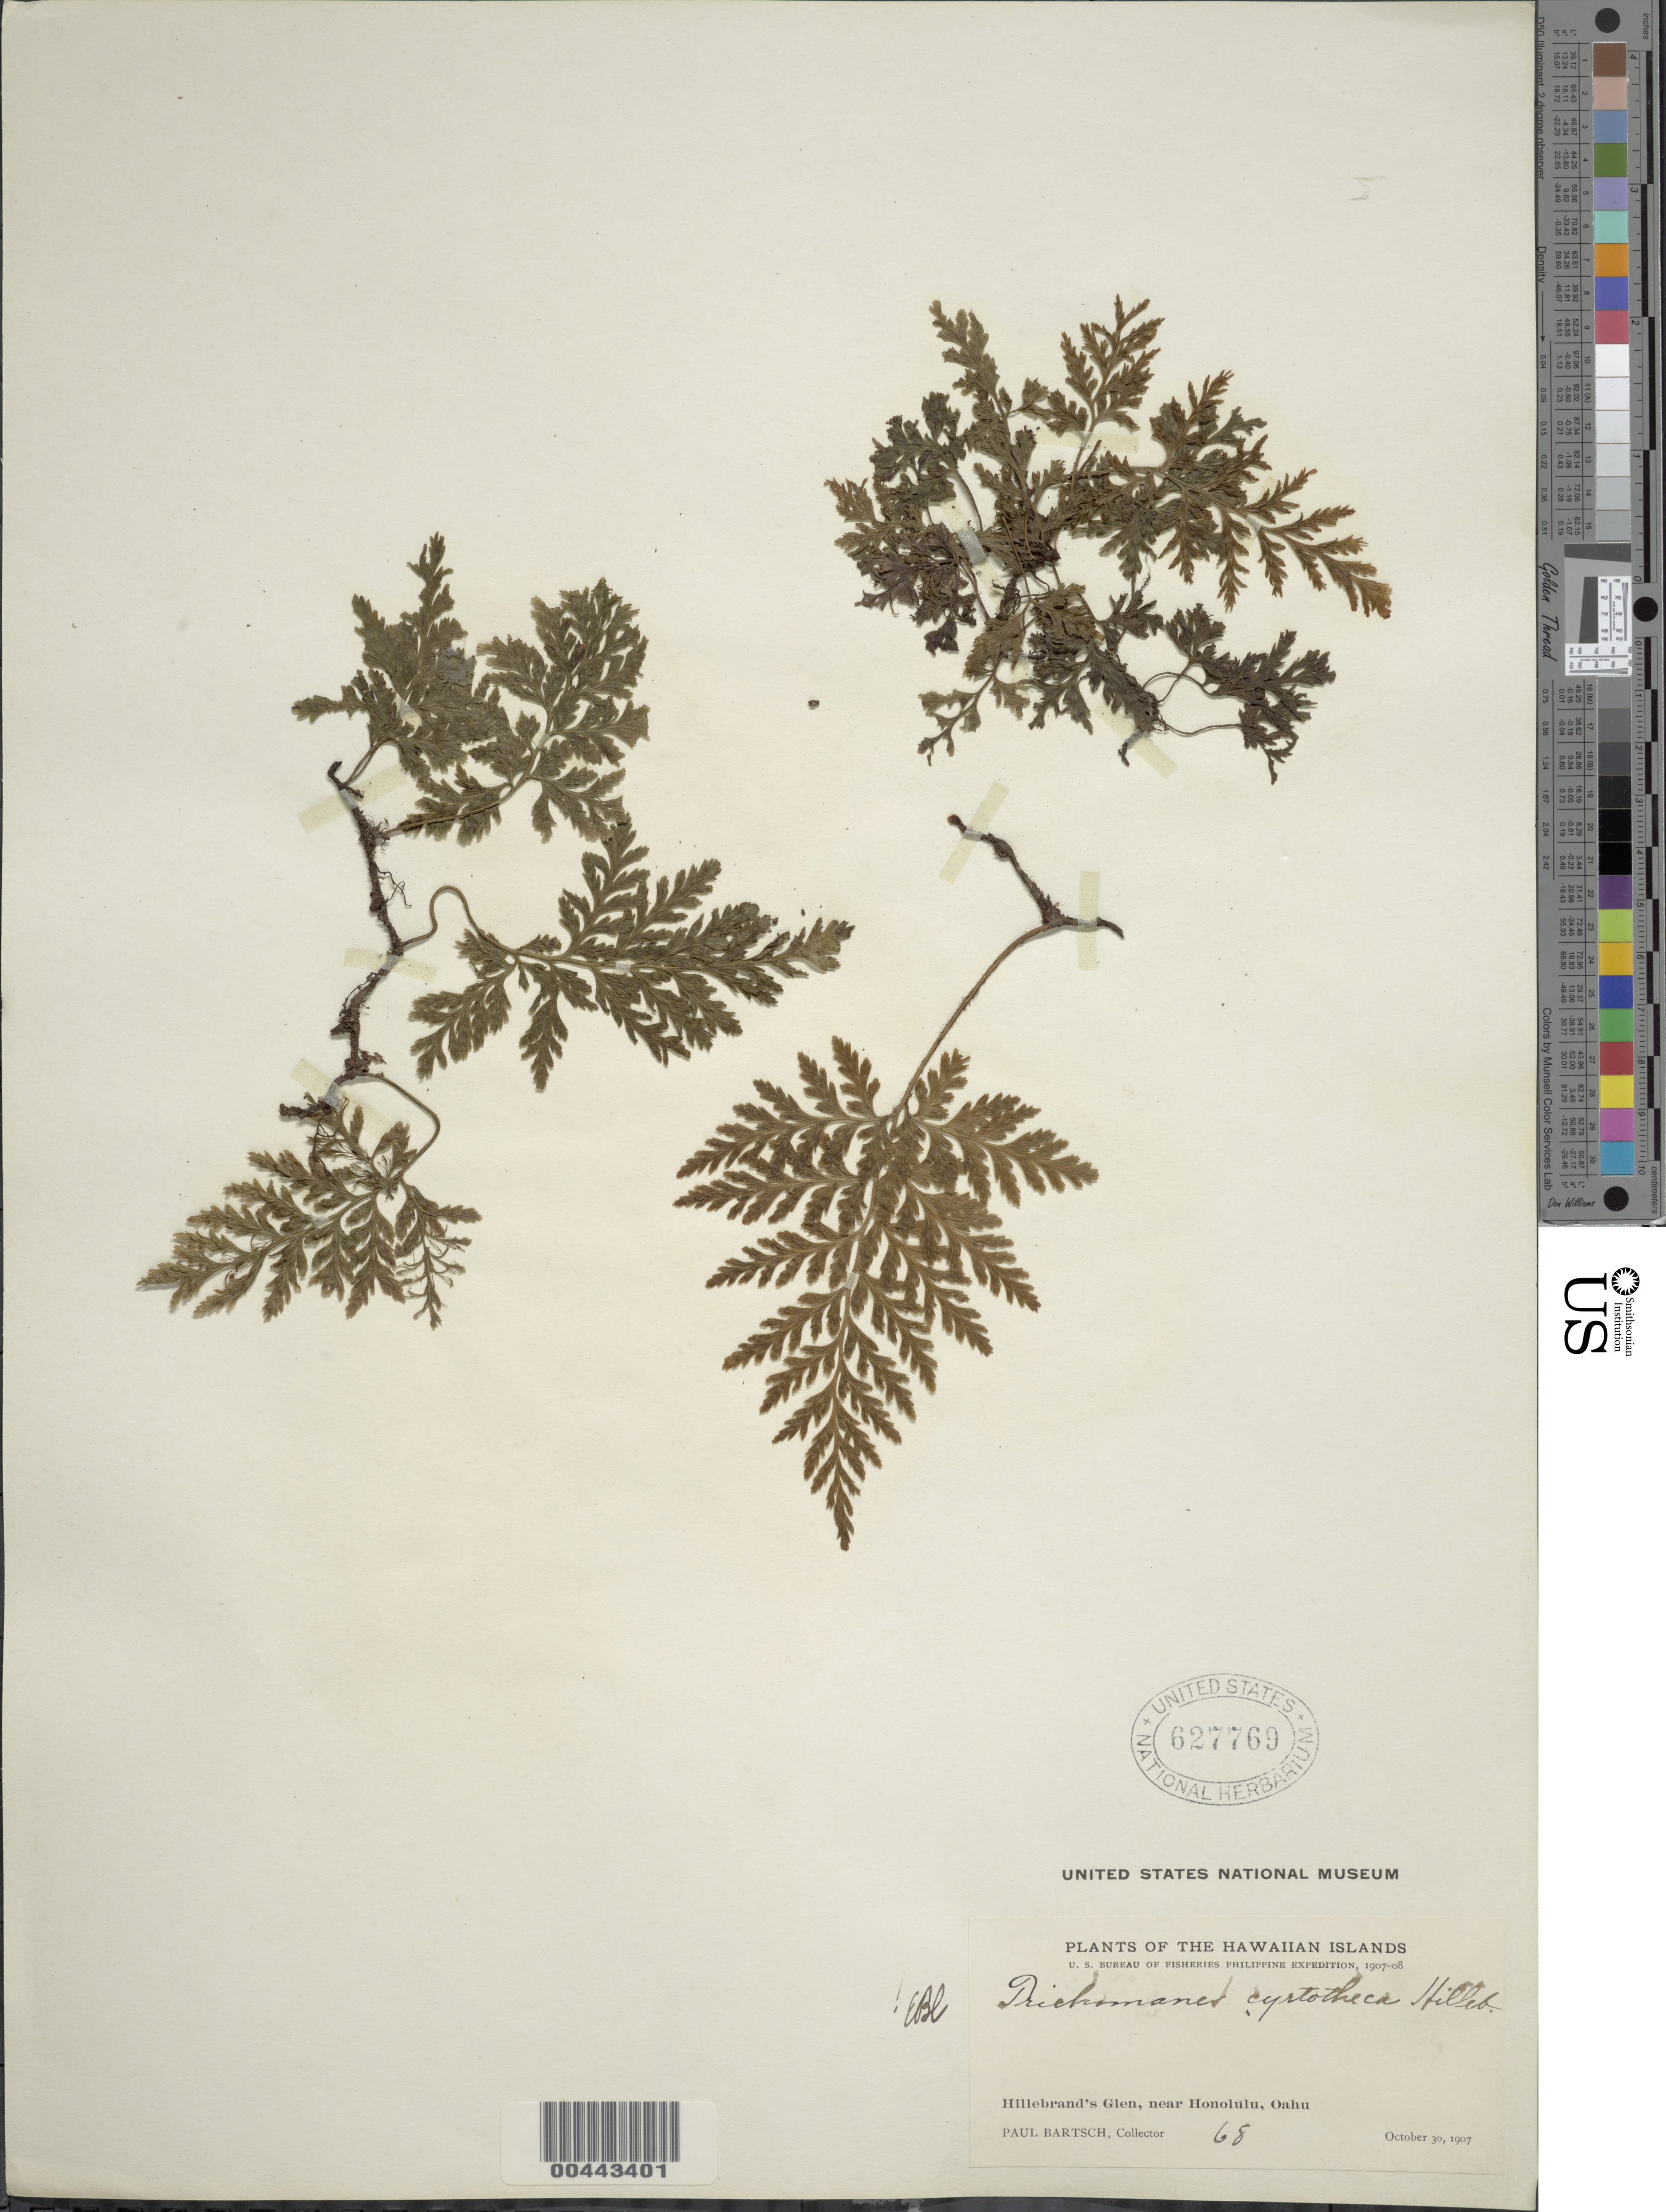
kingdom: Plantae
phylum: Tracheophyta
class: Polypodiopsida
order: Hymenophyllales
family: Hymenophyllaceae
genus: Vandenboschia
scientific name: Vandenboschia cyrtotheca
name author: Copel.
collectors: P. Bartsch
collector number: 68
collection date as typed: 30 Oct 1907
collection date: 1907-10-30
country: United States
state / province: Hawaii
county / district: Honolulu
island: Oahu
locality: Hillebrand's Glen, near Honolulu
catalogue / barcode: US 627769